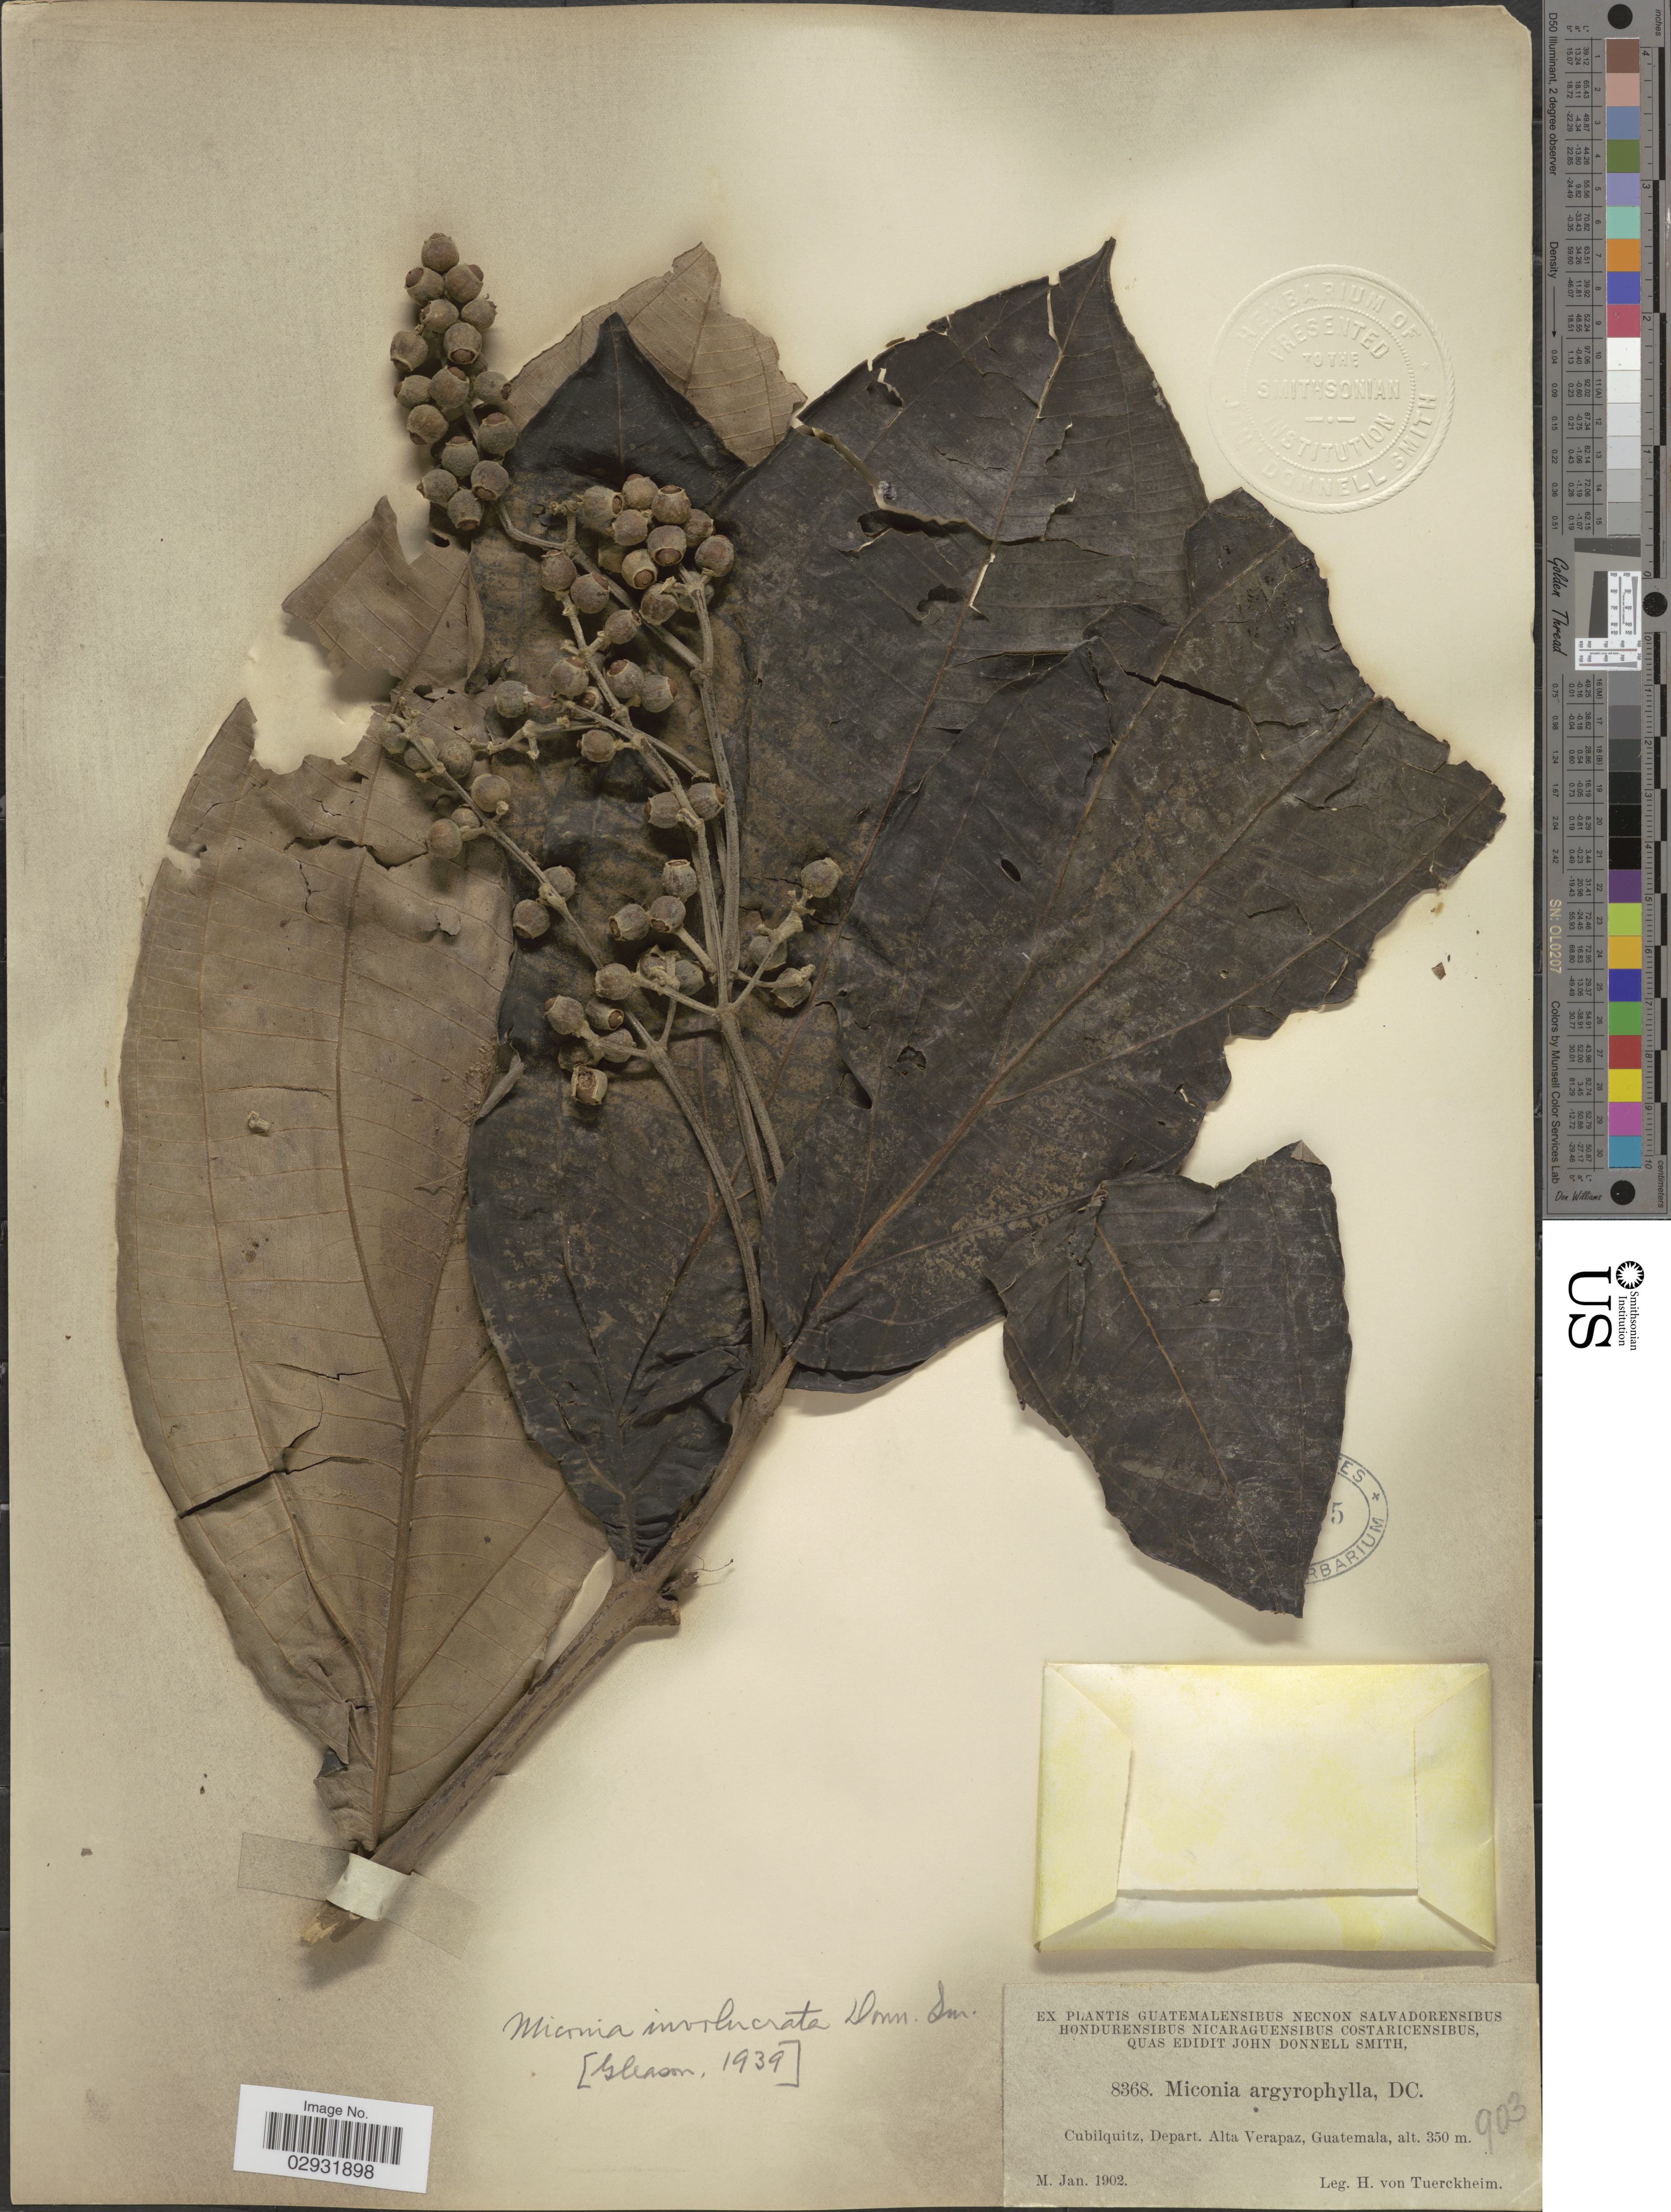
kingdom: Plantae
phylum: Tracheophyta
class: Magnoliopsida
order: Myrtales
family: Melastomataceae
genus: Miconia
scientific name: Miconia ampla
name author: Triana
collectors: H. von Türckheim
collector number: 8368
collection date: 1902-01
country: Guatemala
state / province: Alta Verapaz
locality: Cubilquitz, Depart. Alta Verapaz.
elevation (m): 350